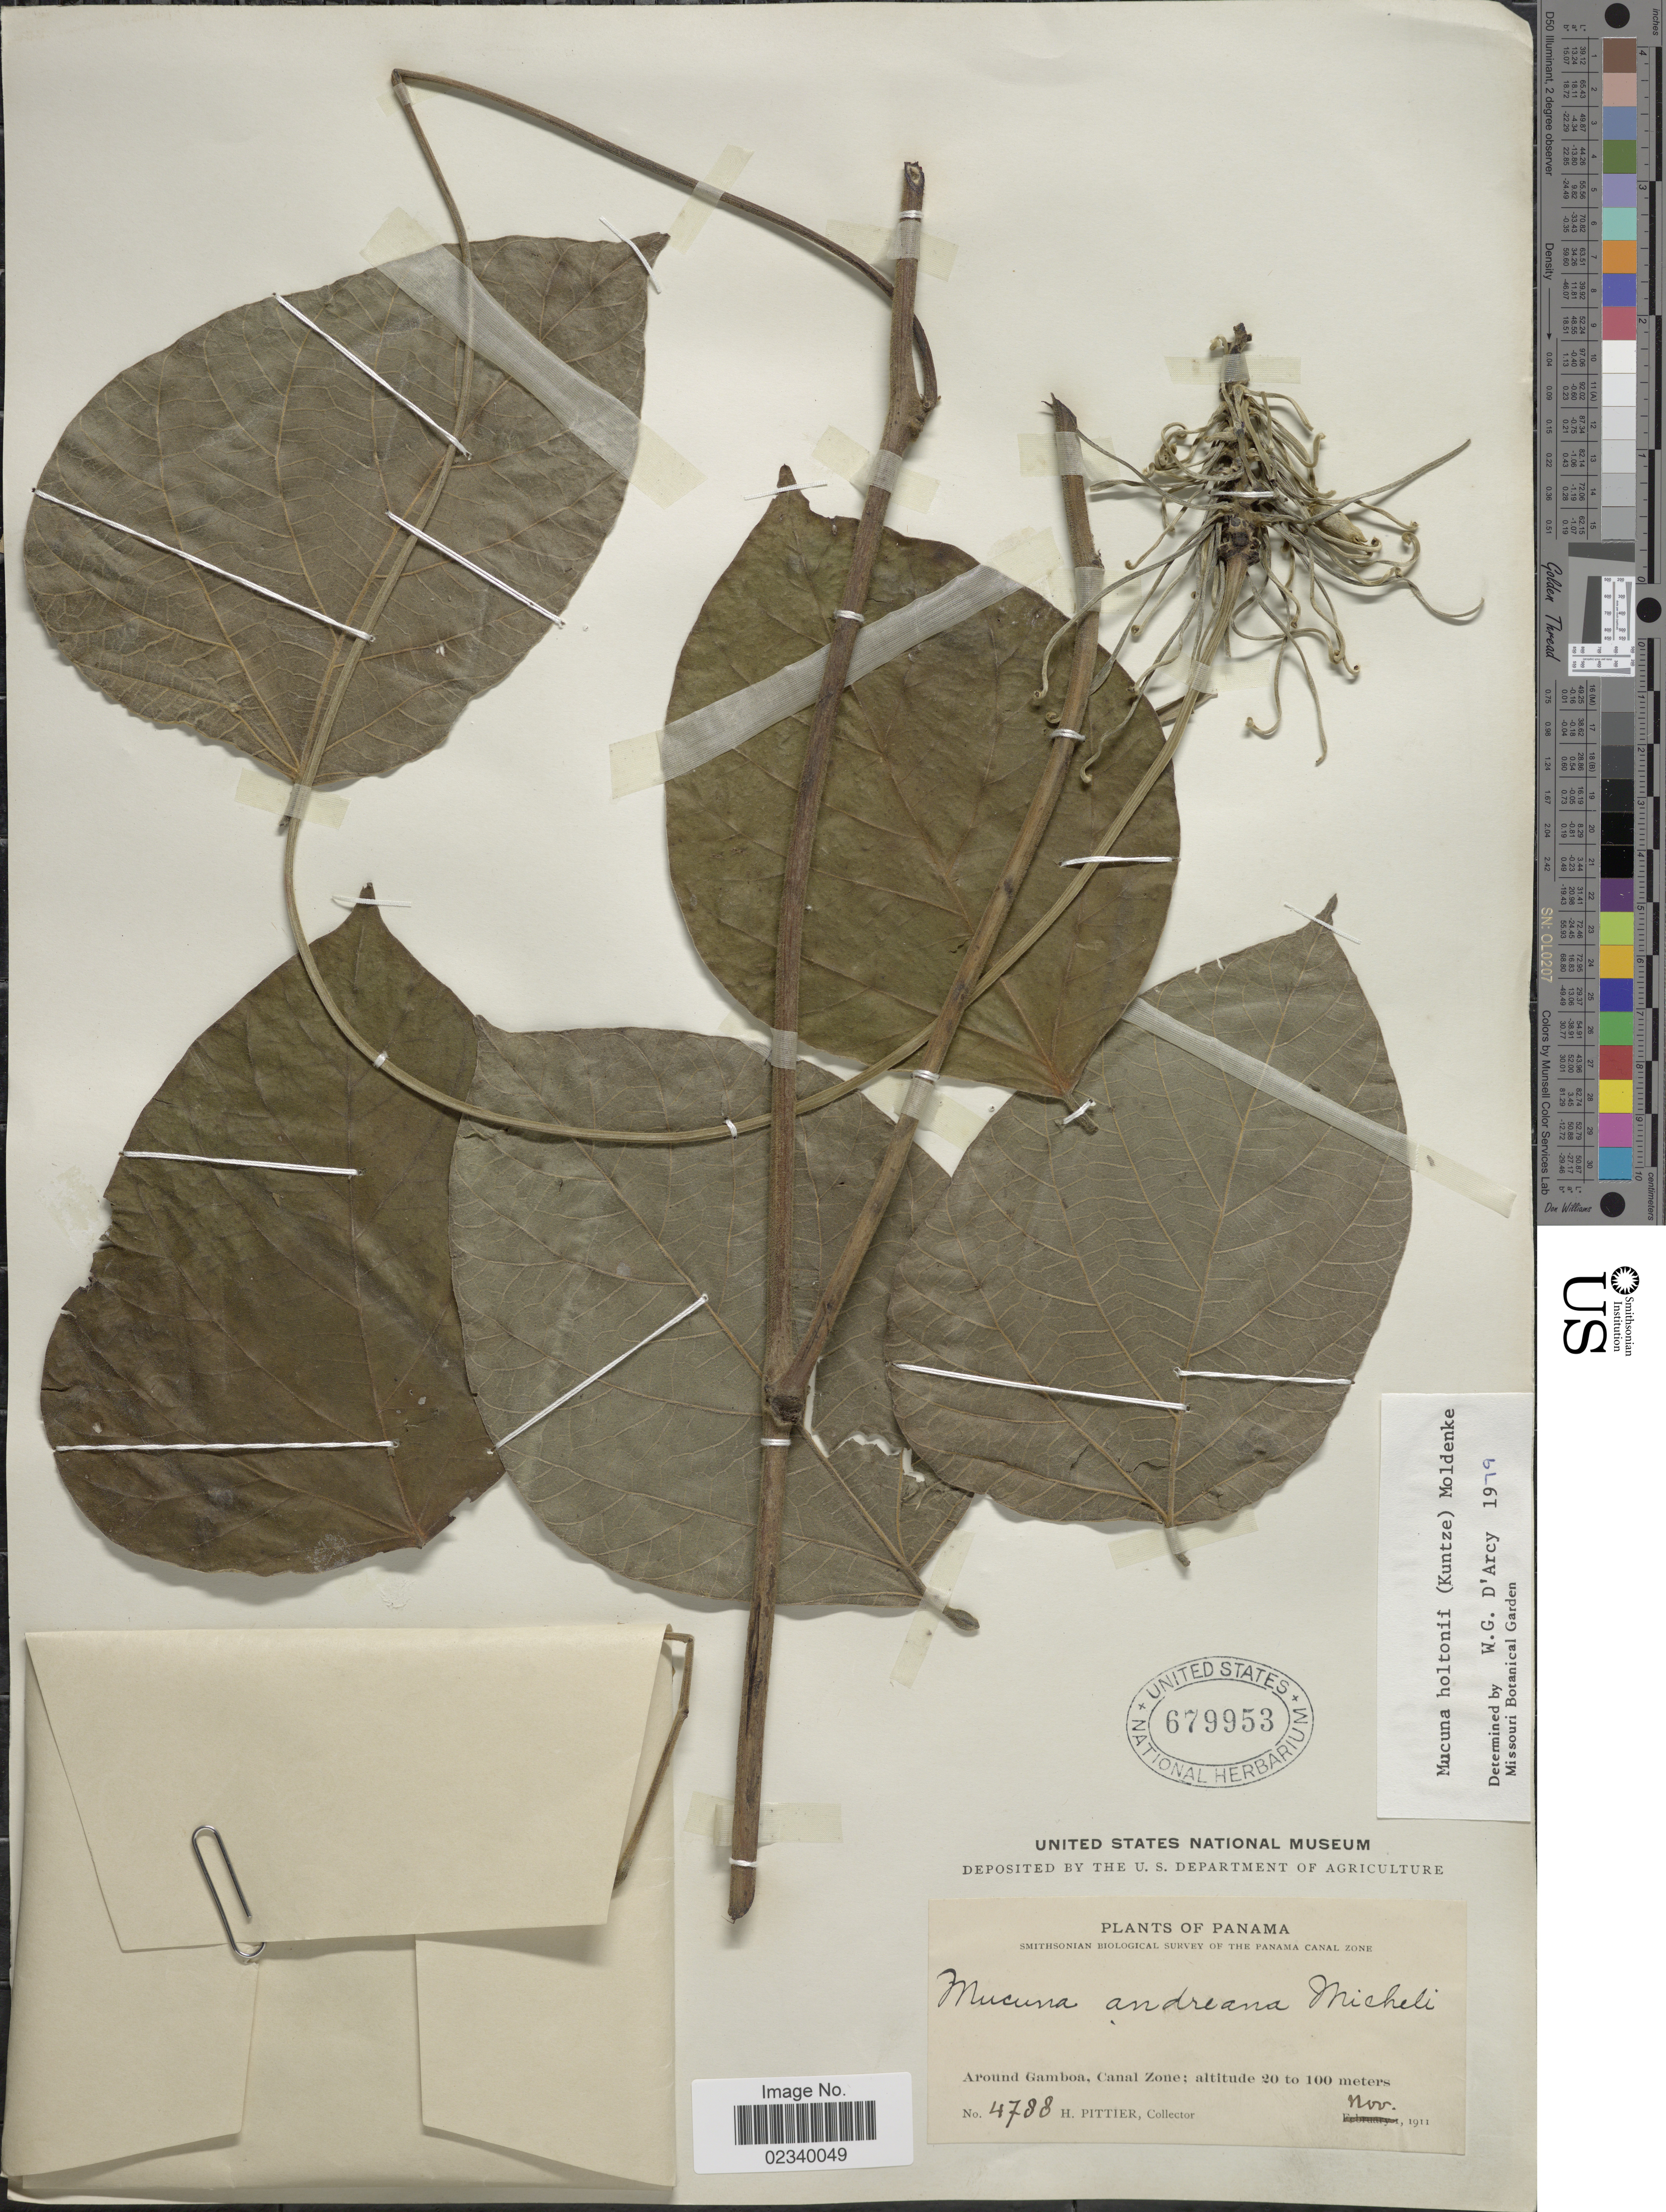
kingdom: Plantae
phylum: Tracheophyta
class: Magnoliopsida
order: Fabales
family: Fabaceae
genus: Mucuna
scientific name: Mucuna holtonii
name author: (Kuntze) Moldenke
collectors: H. F. Pittier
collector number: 4788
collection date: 1911-11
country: Panama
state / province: Colón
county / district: Canal Zone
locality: Around Gamboa, Canal Zone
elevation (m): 20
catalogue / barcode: US 679953